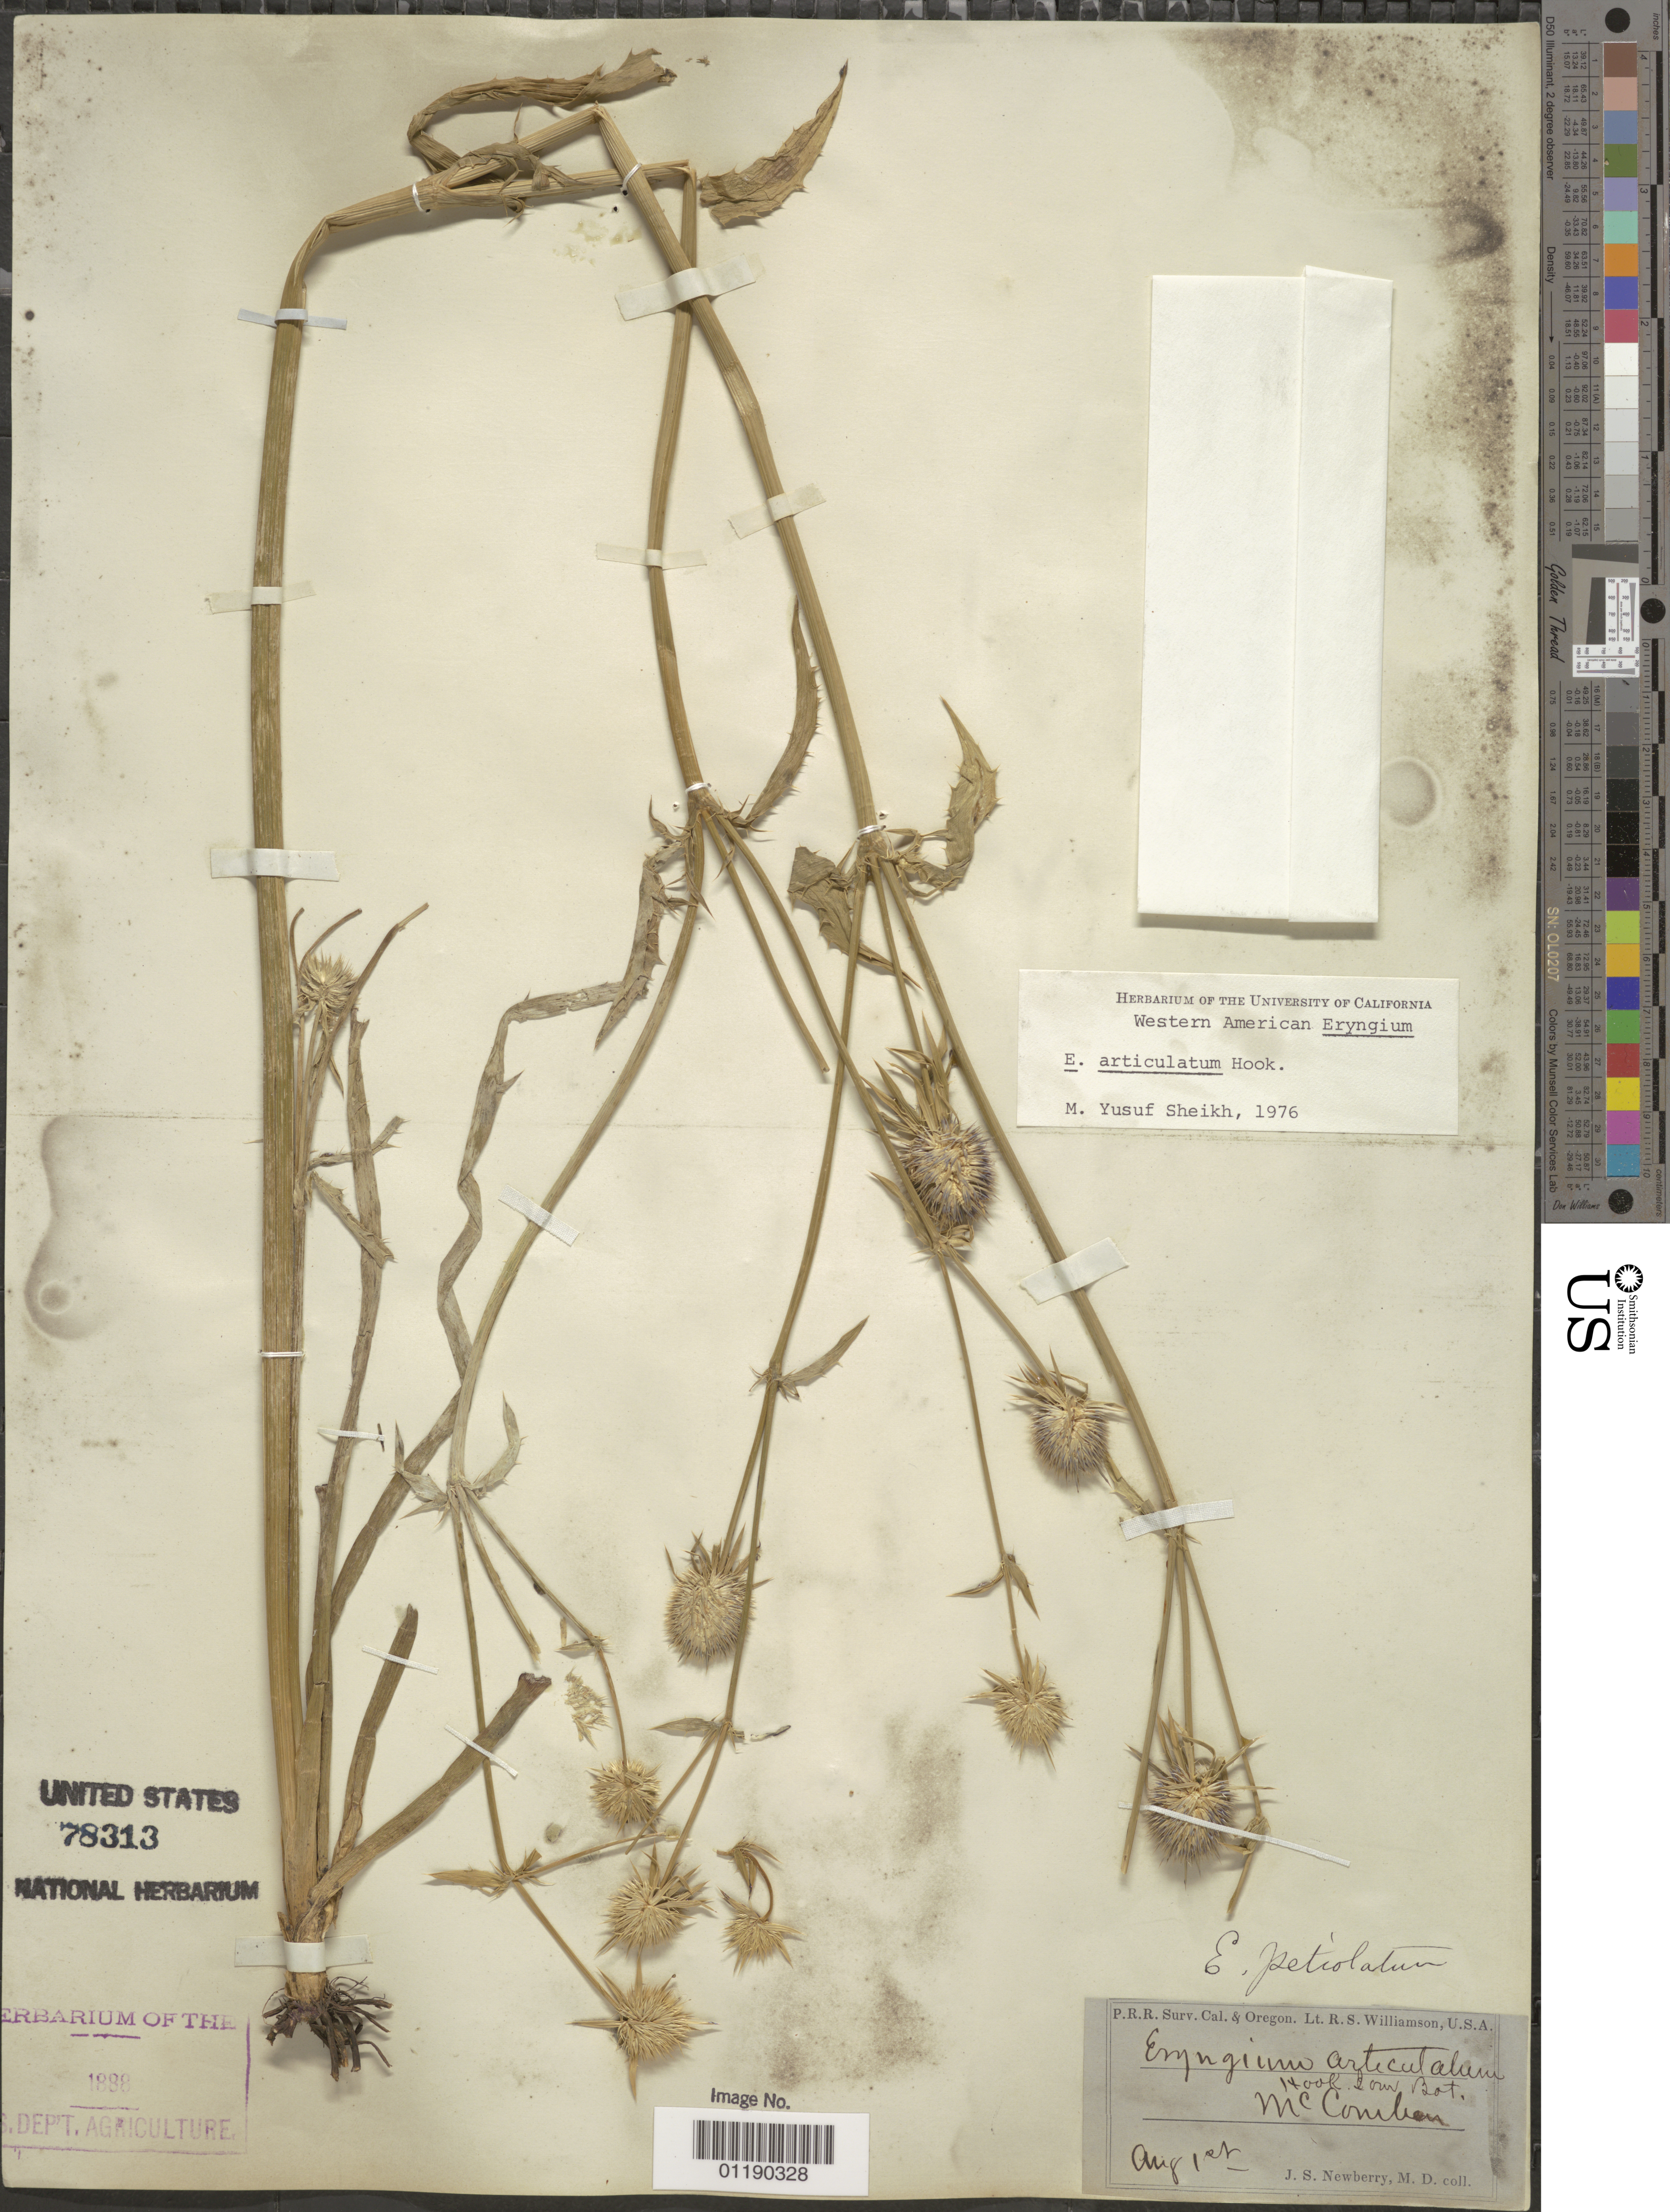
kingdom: Plantae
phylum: Tracheophyta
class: Magnoliopsida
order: Apiales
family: Apiaceae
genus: Eryngium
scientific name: Eryngium articulatum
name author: Hook.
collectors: J. S. Newberry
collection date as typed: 1 Aug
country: United States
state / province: California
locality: McComben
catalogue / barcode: US 78313